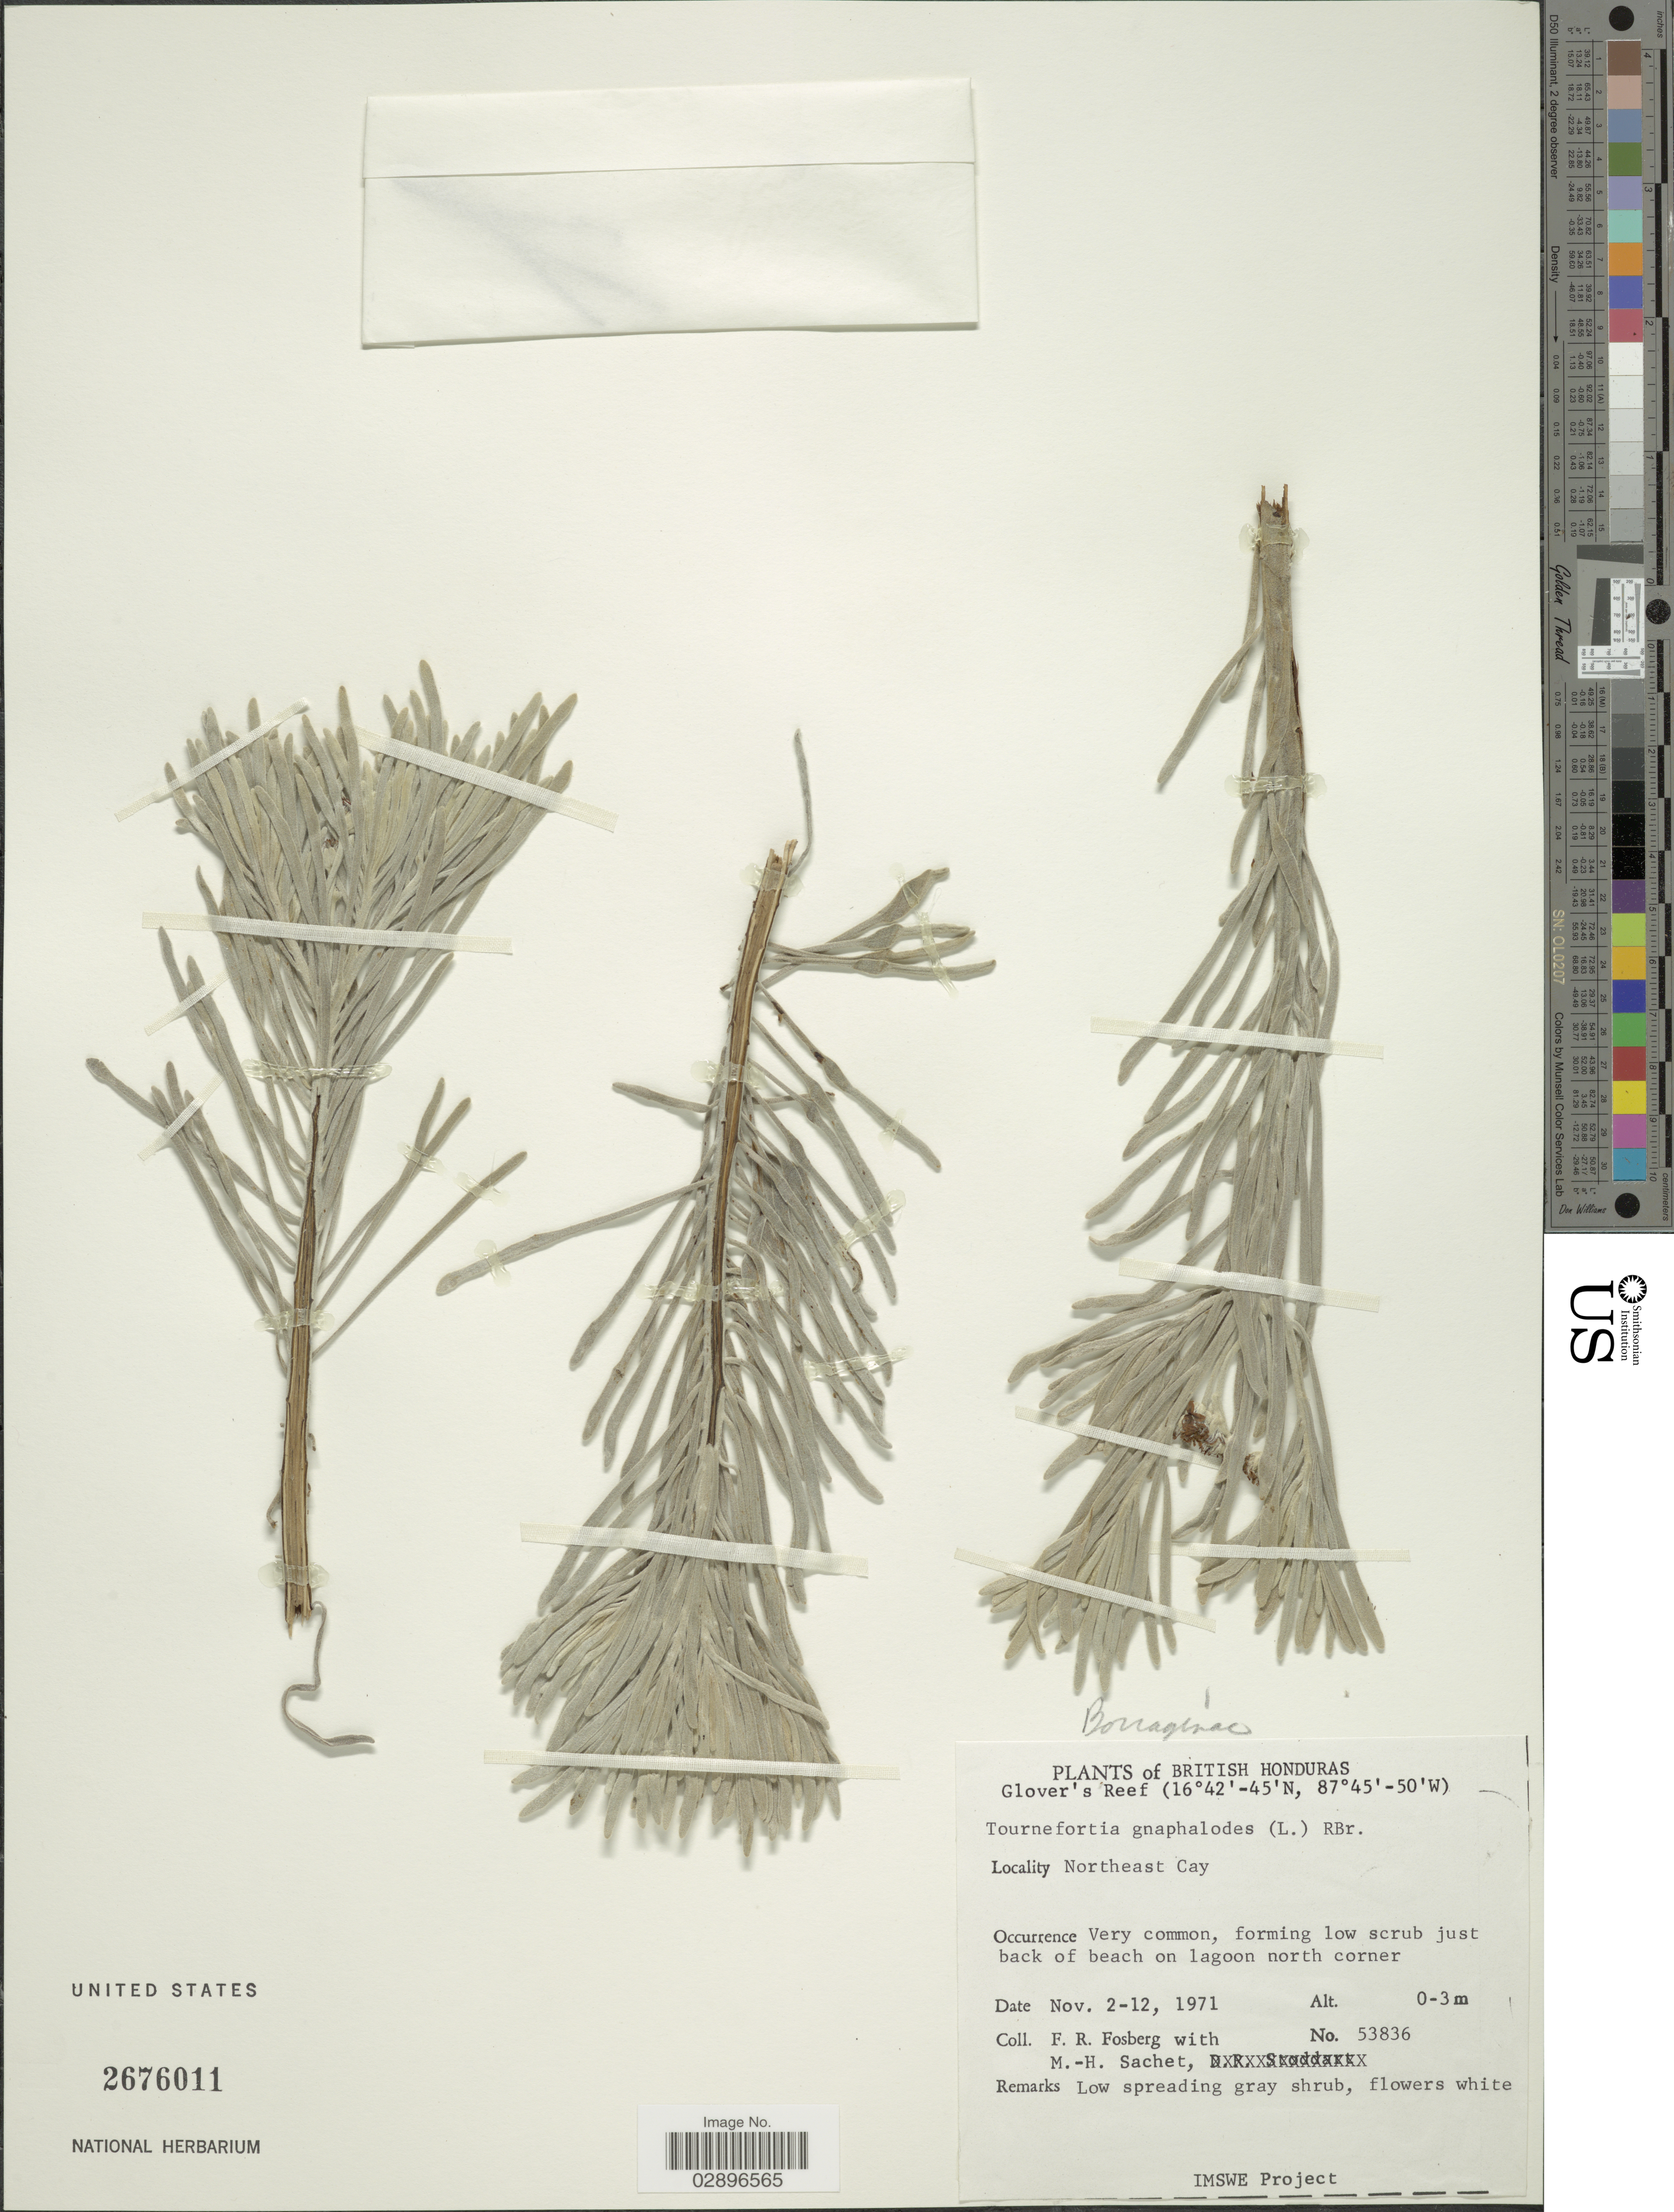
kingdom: Plantae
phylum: Tracheophyta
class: Magnoliopsida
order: Boraginales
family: Heliotropiaceae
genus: Tournefortia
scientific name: Tournefortia gnaphalodes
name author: (L.) R. Br. ex Roem. & Schult.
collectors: F. R. Fosberg & M.-H. Sachet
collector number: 53836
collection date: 1971-11-02/1971-11-12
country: Belize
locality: British Honduras. Glover's Reef. Northeast Cay.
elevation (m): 0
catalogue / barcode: US 2676011